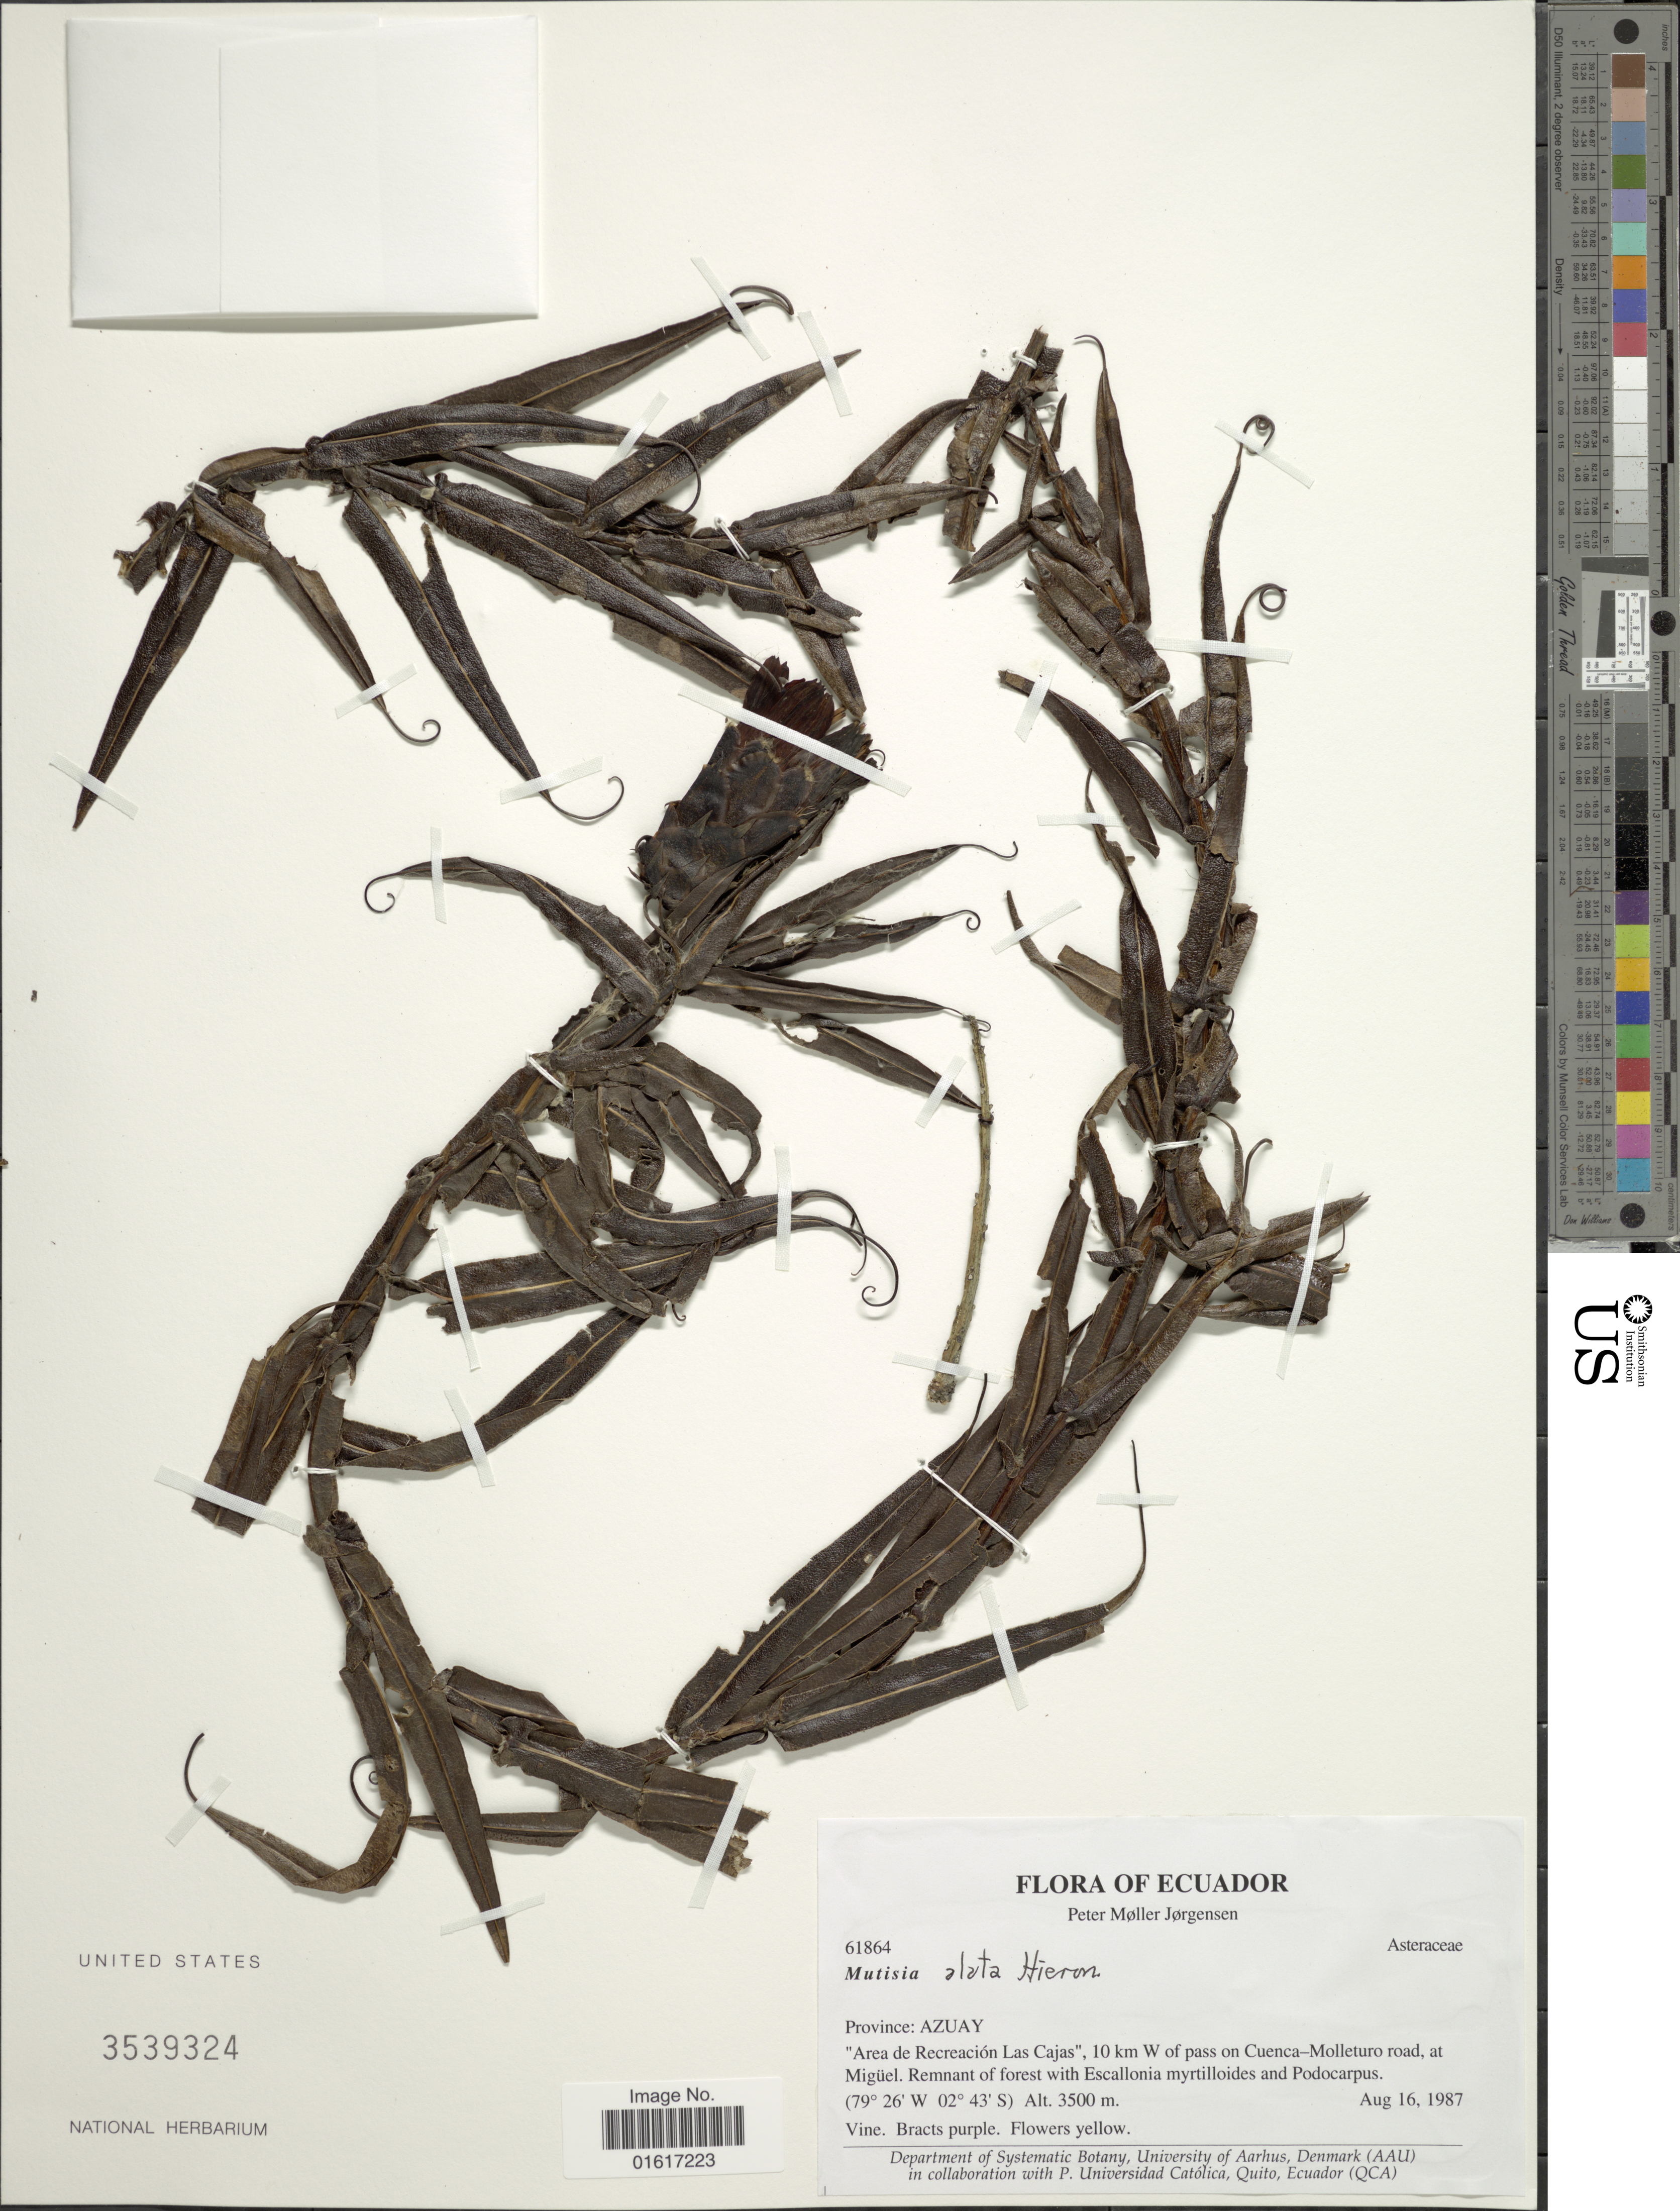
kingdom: Plantae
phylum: Tracheophyta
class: Magnoliopsida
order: Asterales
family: Asteraceae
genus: Mutisia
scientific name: Mutisia alata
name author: Hieron.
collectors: P. M. Jørgensen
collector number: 61864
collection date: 1987-08-16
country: Ecuador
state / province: Azuay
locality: Area de Recreación Las Cajas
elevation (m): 3500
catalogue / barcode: US 3539324